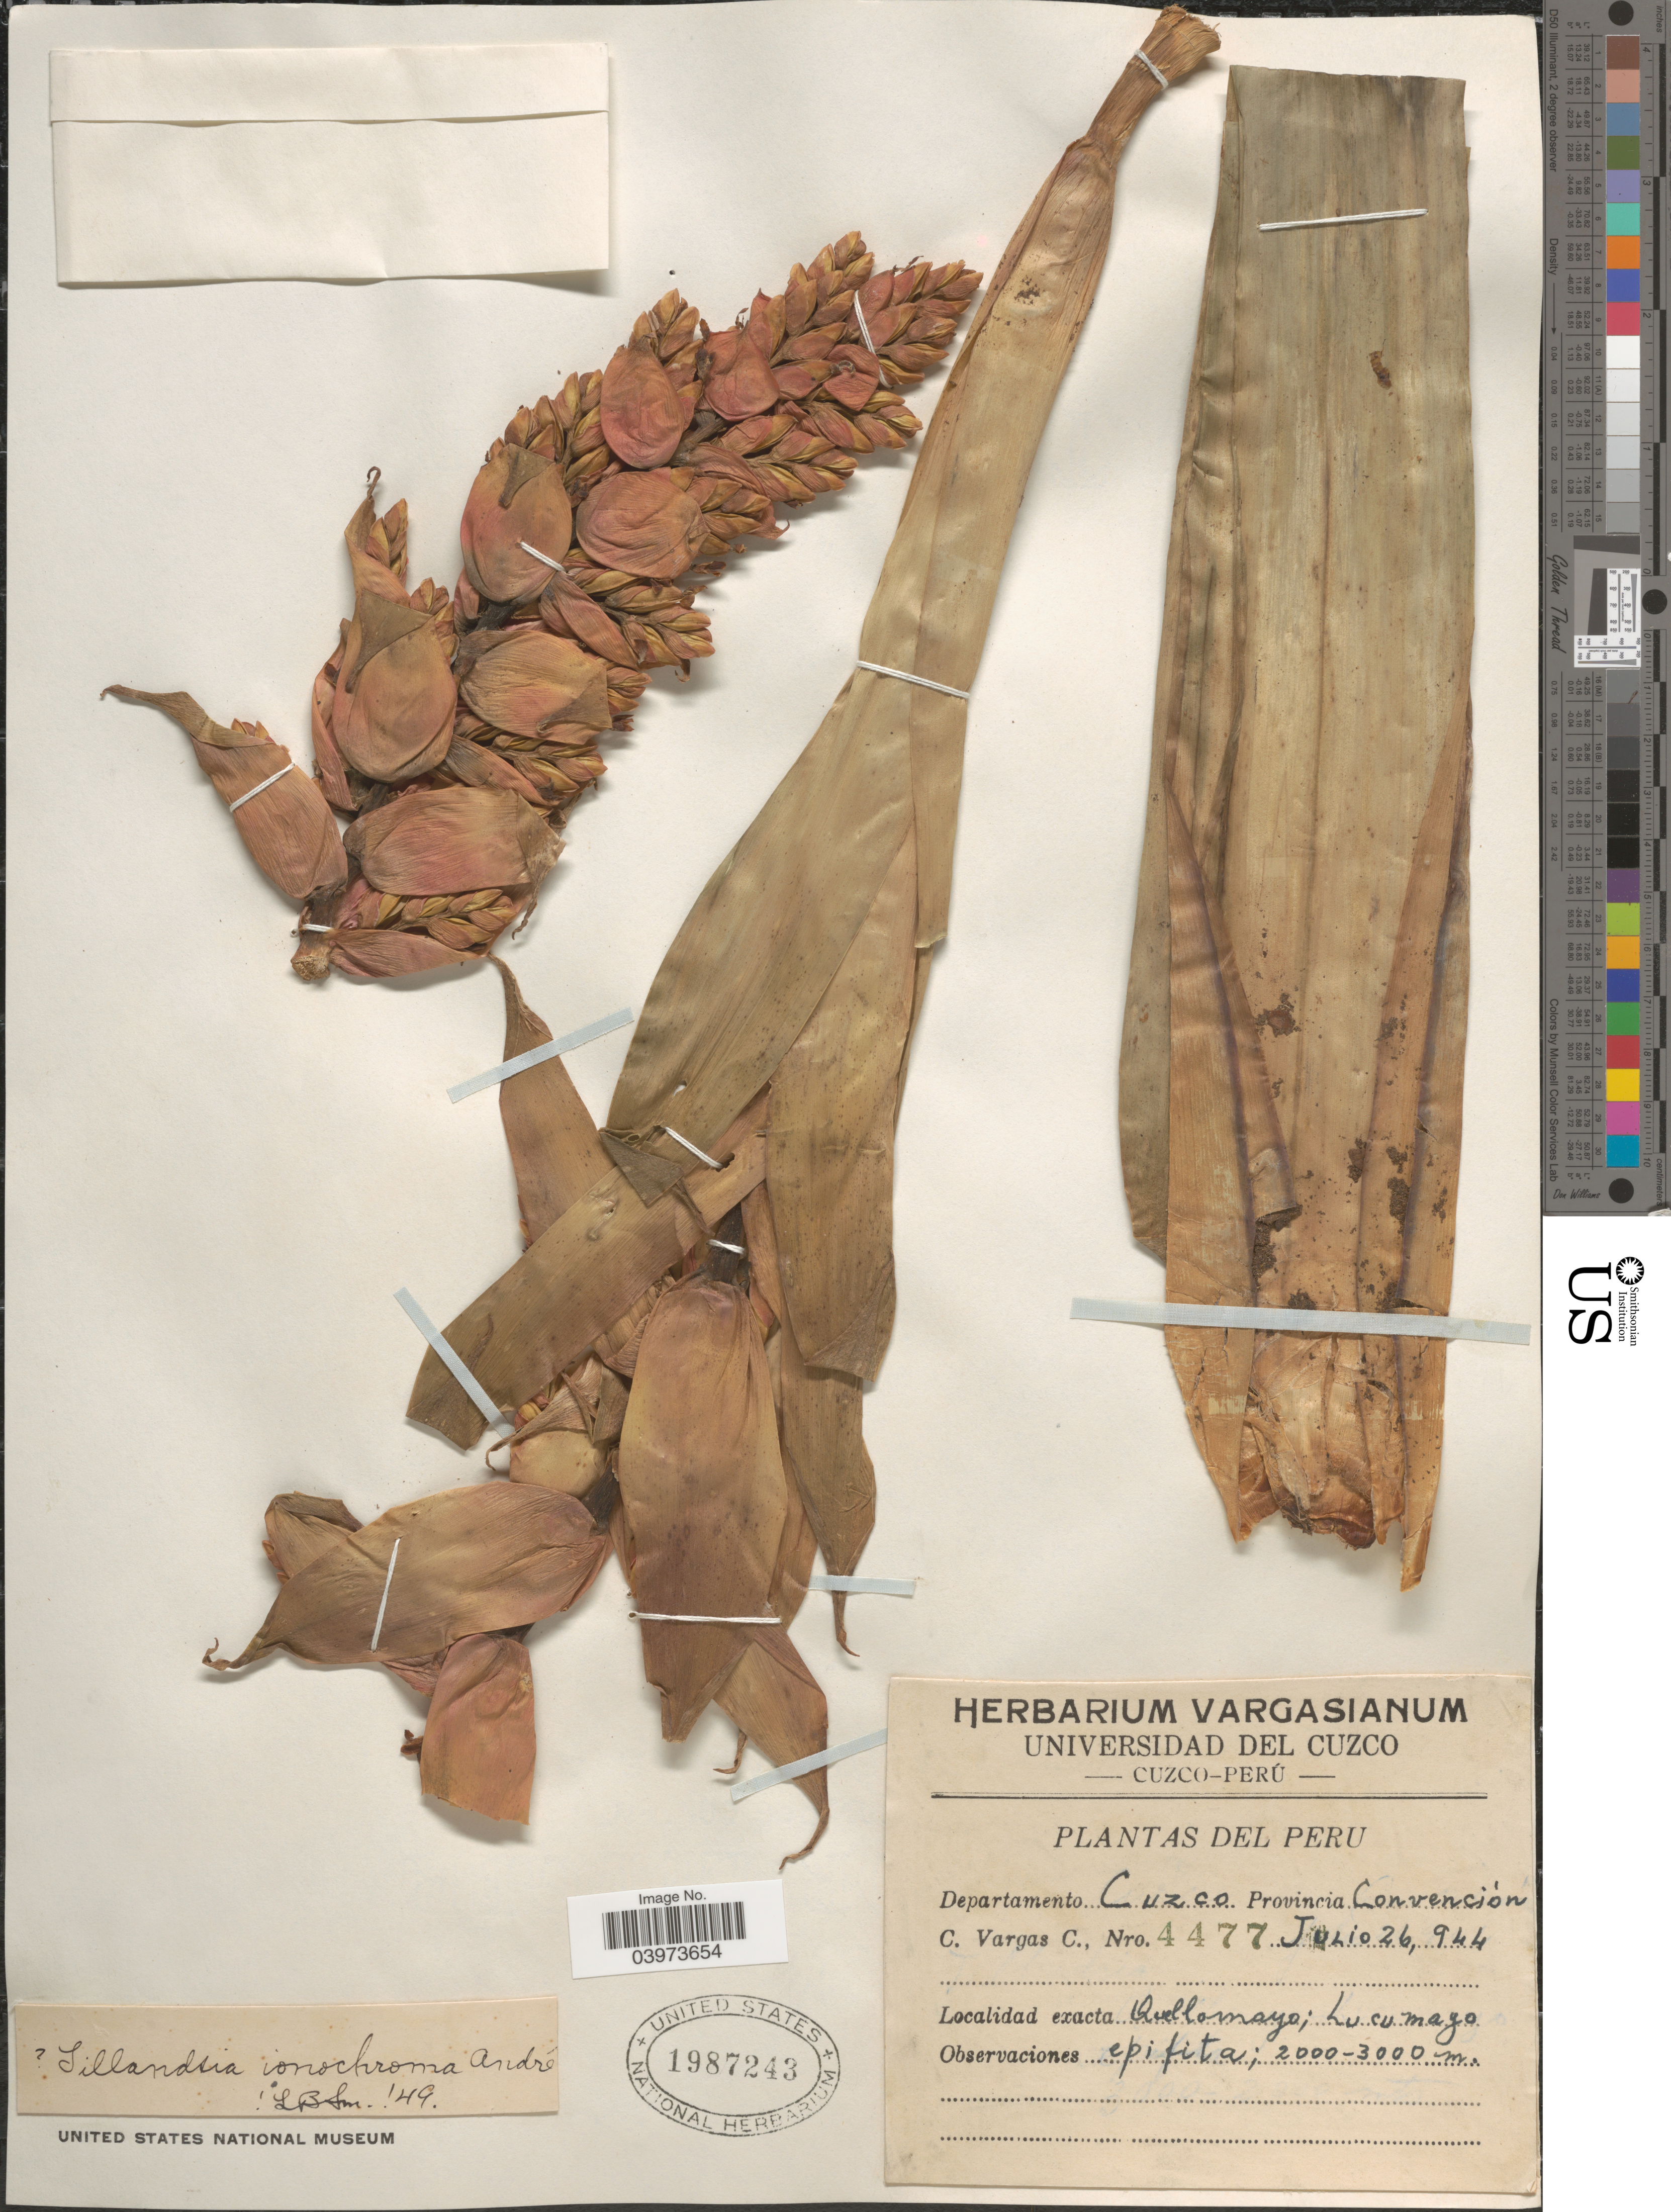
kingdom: Plantae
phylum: Tracheophyta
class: Liliopsida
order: Poales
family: Bromeliaceae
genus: Tillandsia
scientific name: Tillandsia ionochroma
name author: André ex Mez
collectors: C. Vargas Calderón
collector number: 4477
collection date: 1944-07-26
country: Peru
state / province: Cusco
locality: Departamento Cuzco. Provincia Convención. Quellomayo: Lucumayo.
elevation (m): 2000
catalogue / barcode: US 1987243